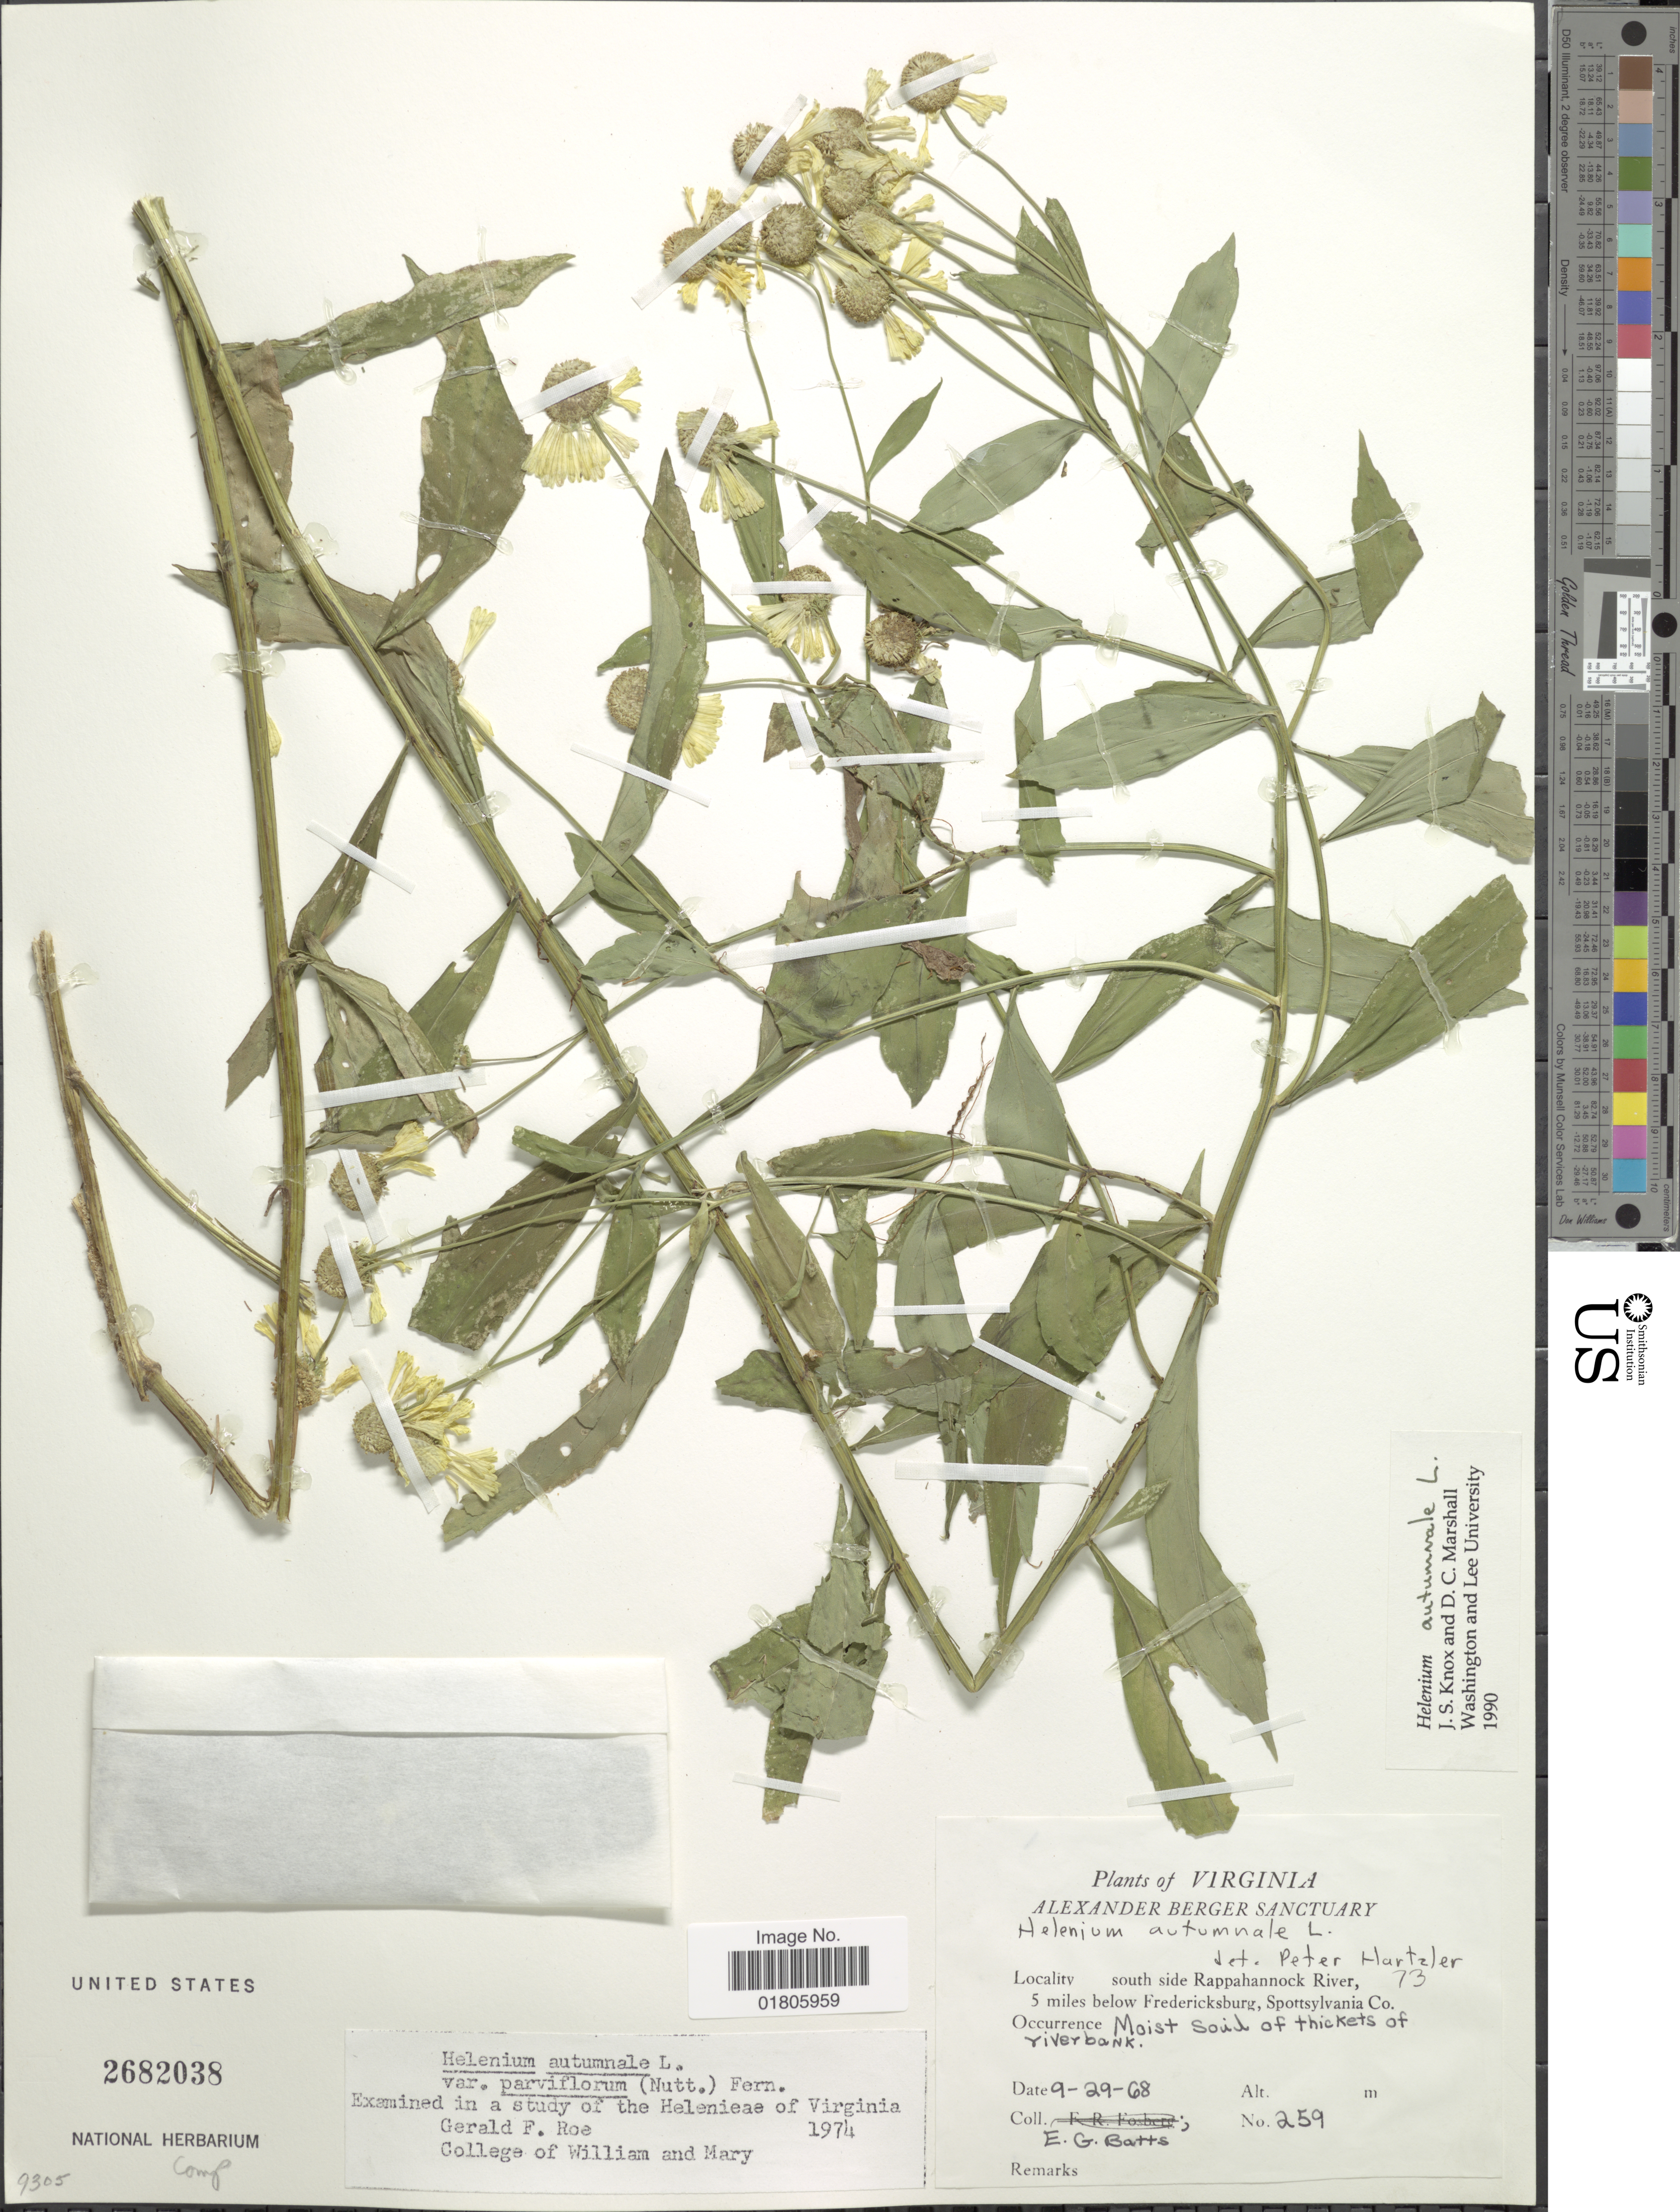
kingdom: Plantae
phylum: Tracheophyta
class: Magnoliopsida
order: Asterales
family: Asteraceae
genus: Helenium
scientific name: Helenium autumnale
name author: L.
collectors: E. Batts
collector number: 259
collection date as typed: Transcribed d/m/y: 29/9/68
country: United States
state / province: Virginia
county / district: Spotsylvania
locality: South side Rappahannock River, 5 miles below Fredericksburg, Spottsylvania Co. Alexander Berger Sanctuary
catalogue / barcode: US 2682038